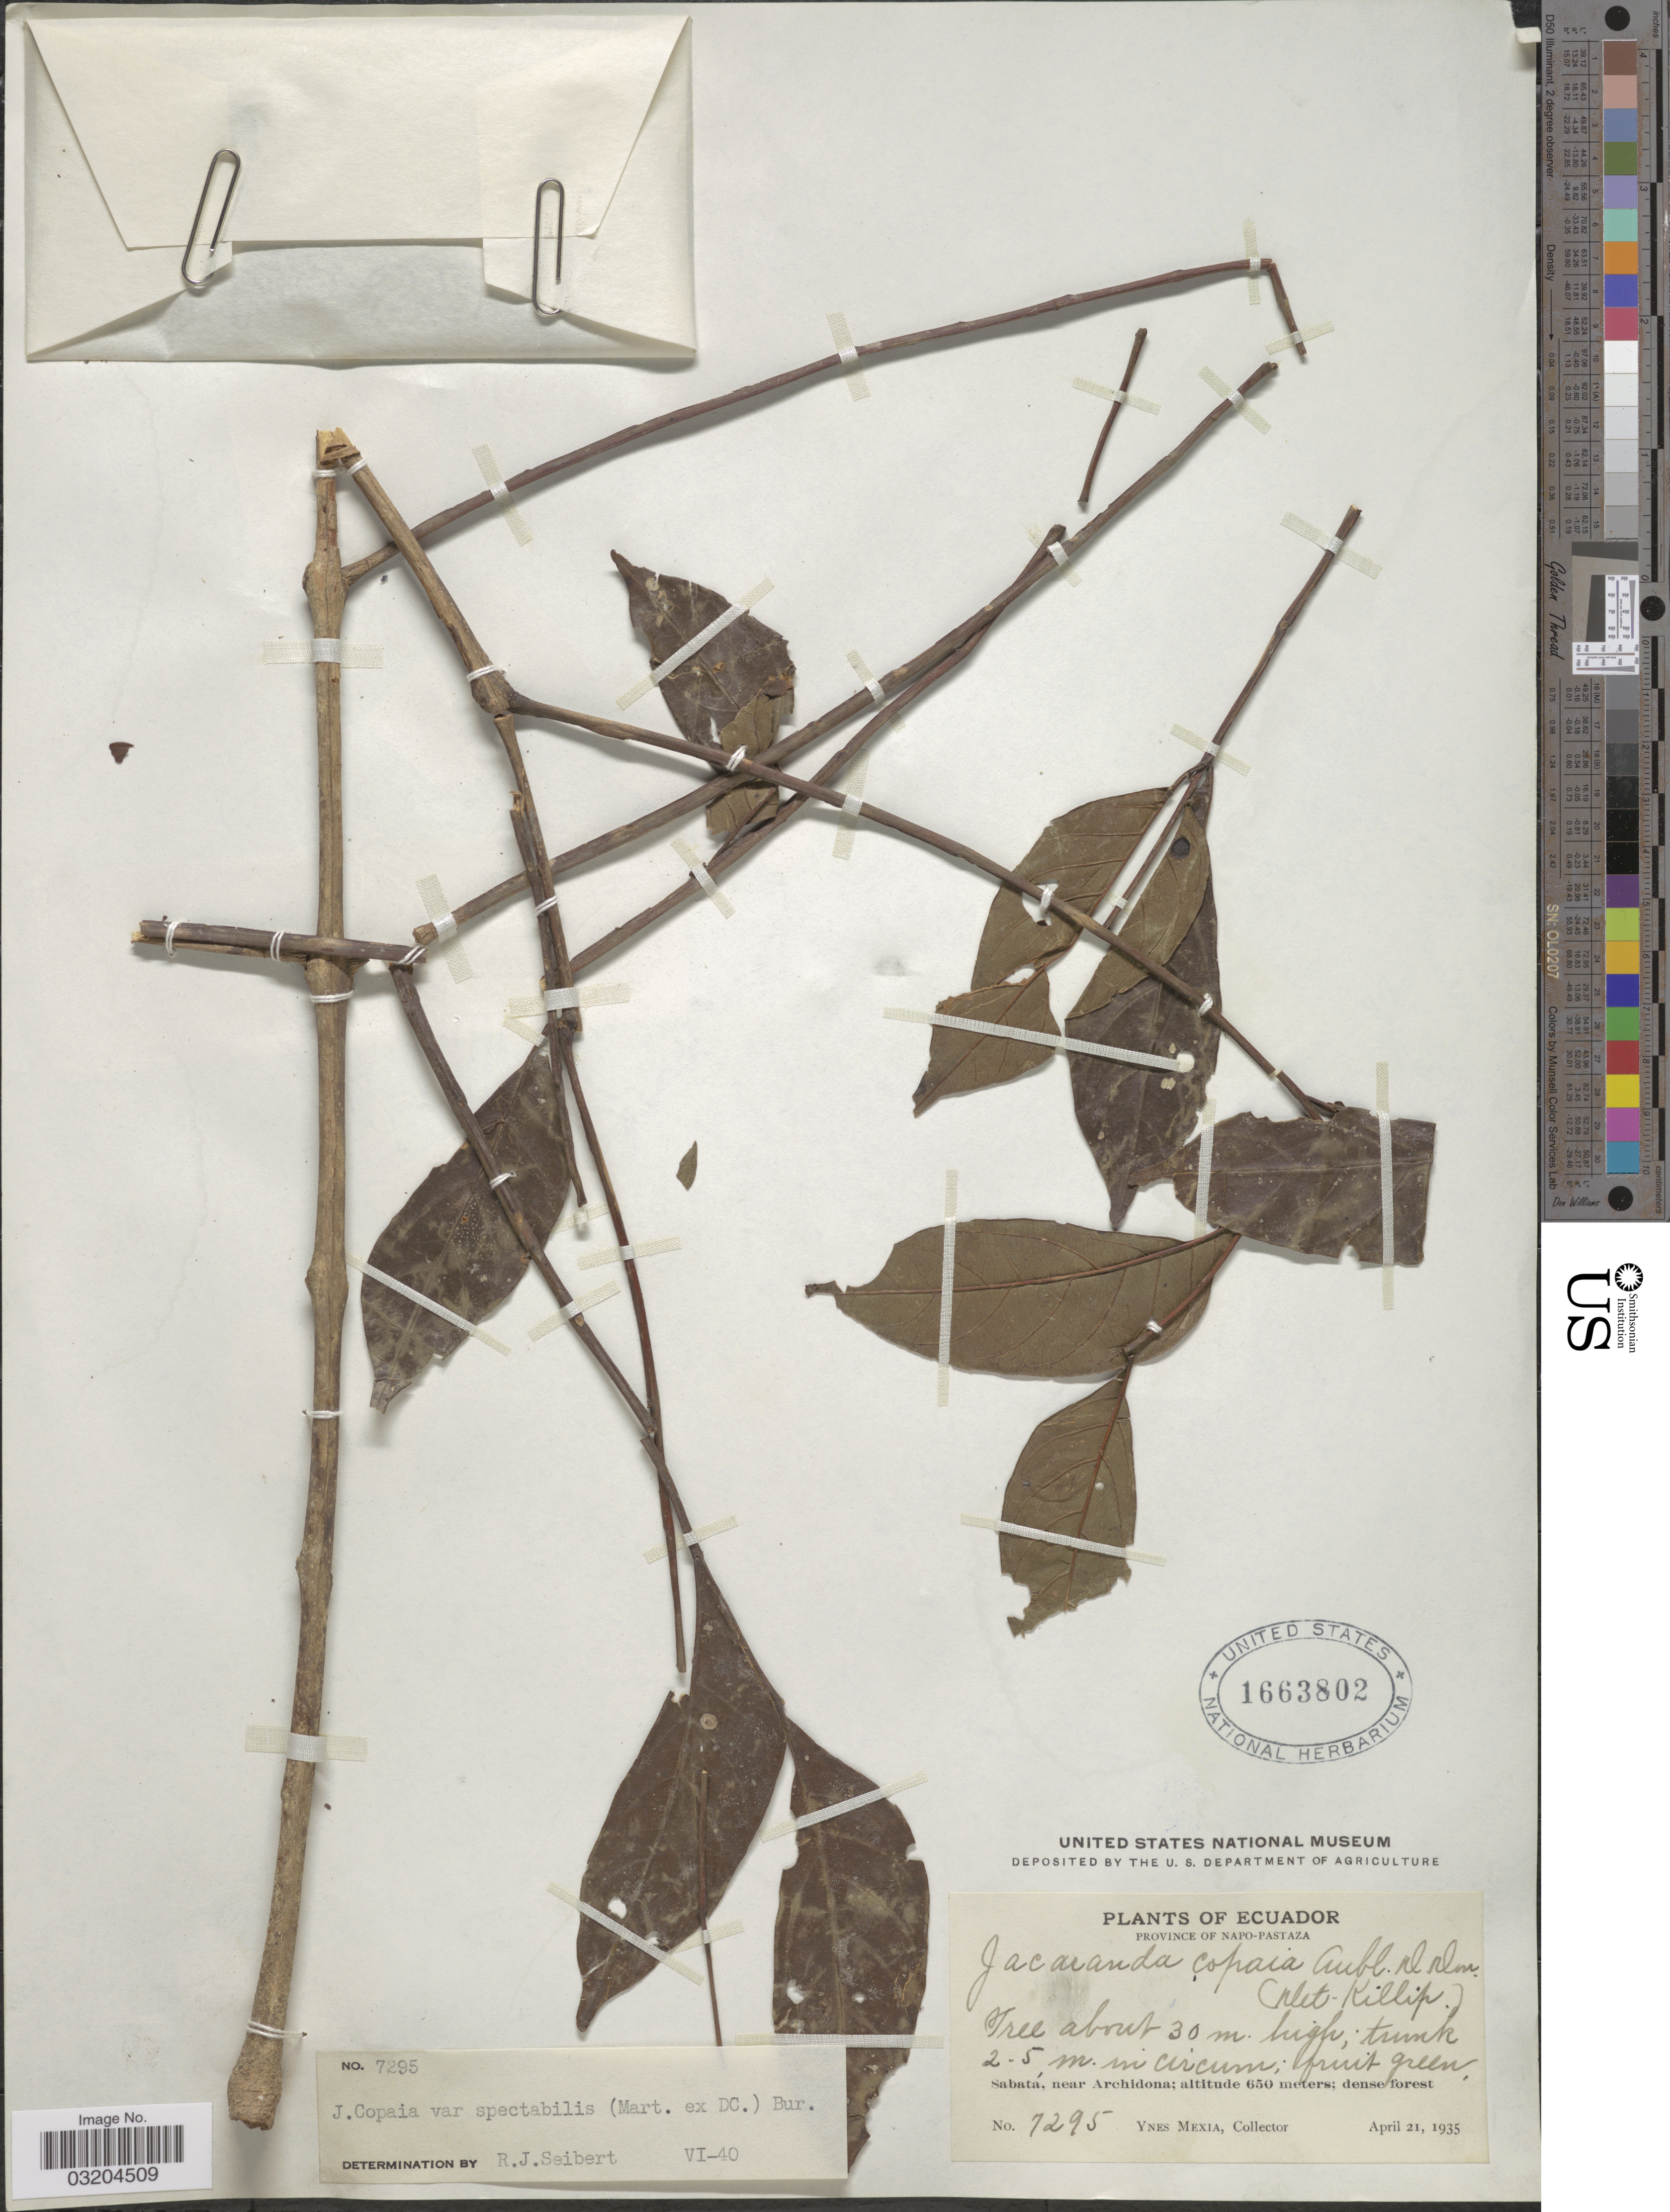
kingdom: Plantae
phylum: Tracheophyta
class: Magnoliopsida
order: Lamiales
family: Bignoniaceae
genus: Jacaranda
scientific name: Jacaranda copaia subsp. spectabilis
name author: (Mart. ex DC.) A.H. Gentry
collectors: Y. Mexia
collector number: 7295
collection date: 1935-04-21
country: Ecuador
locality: Province of Napo-Pastaza. Sabatá, near Archidona.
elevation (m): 650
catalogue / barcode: US 1663802